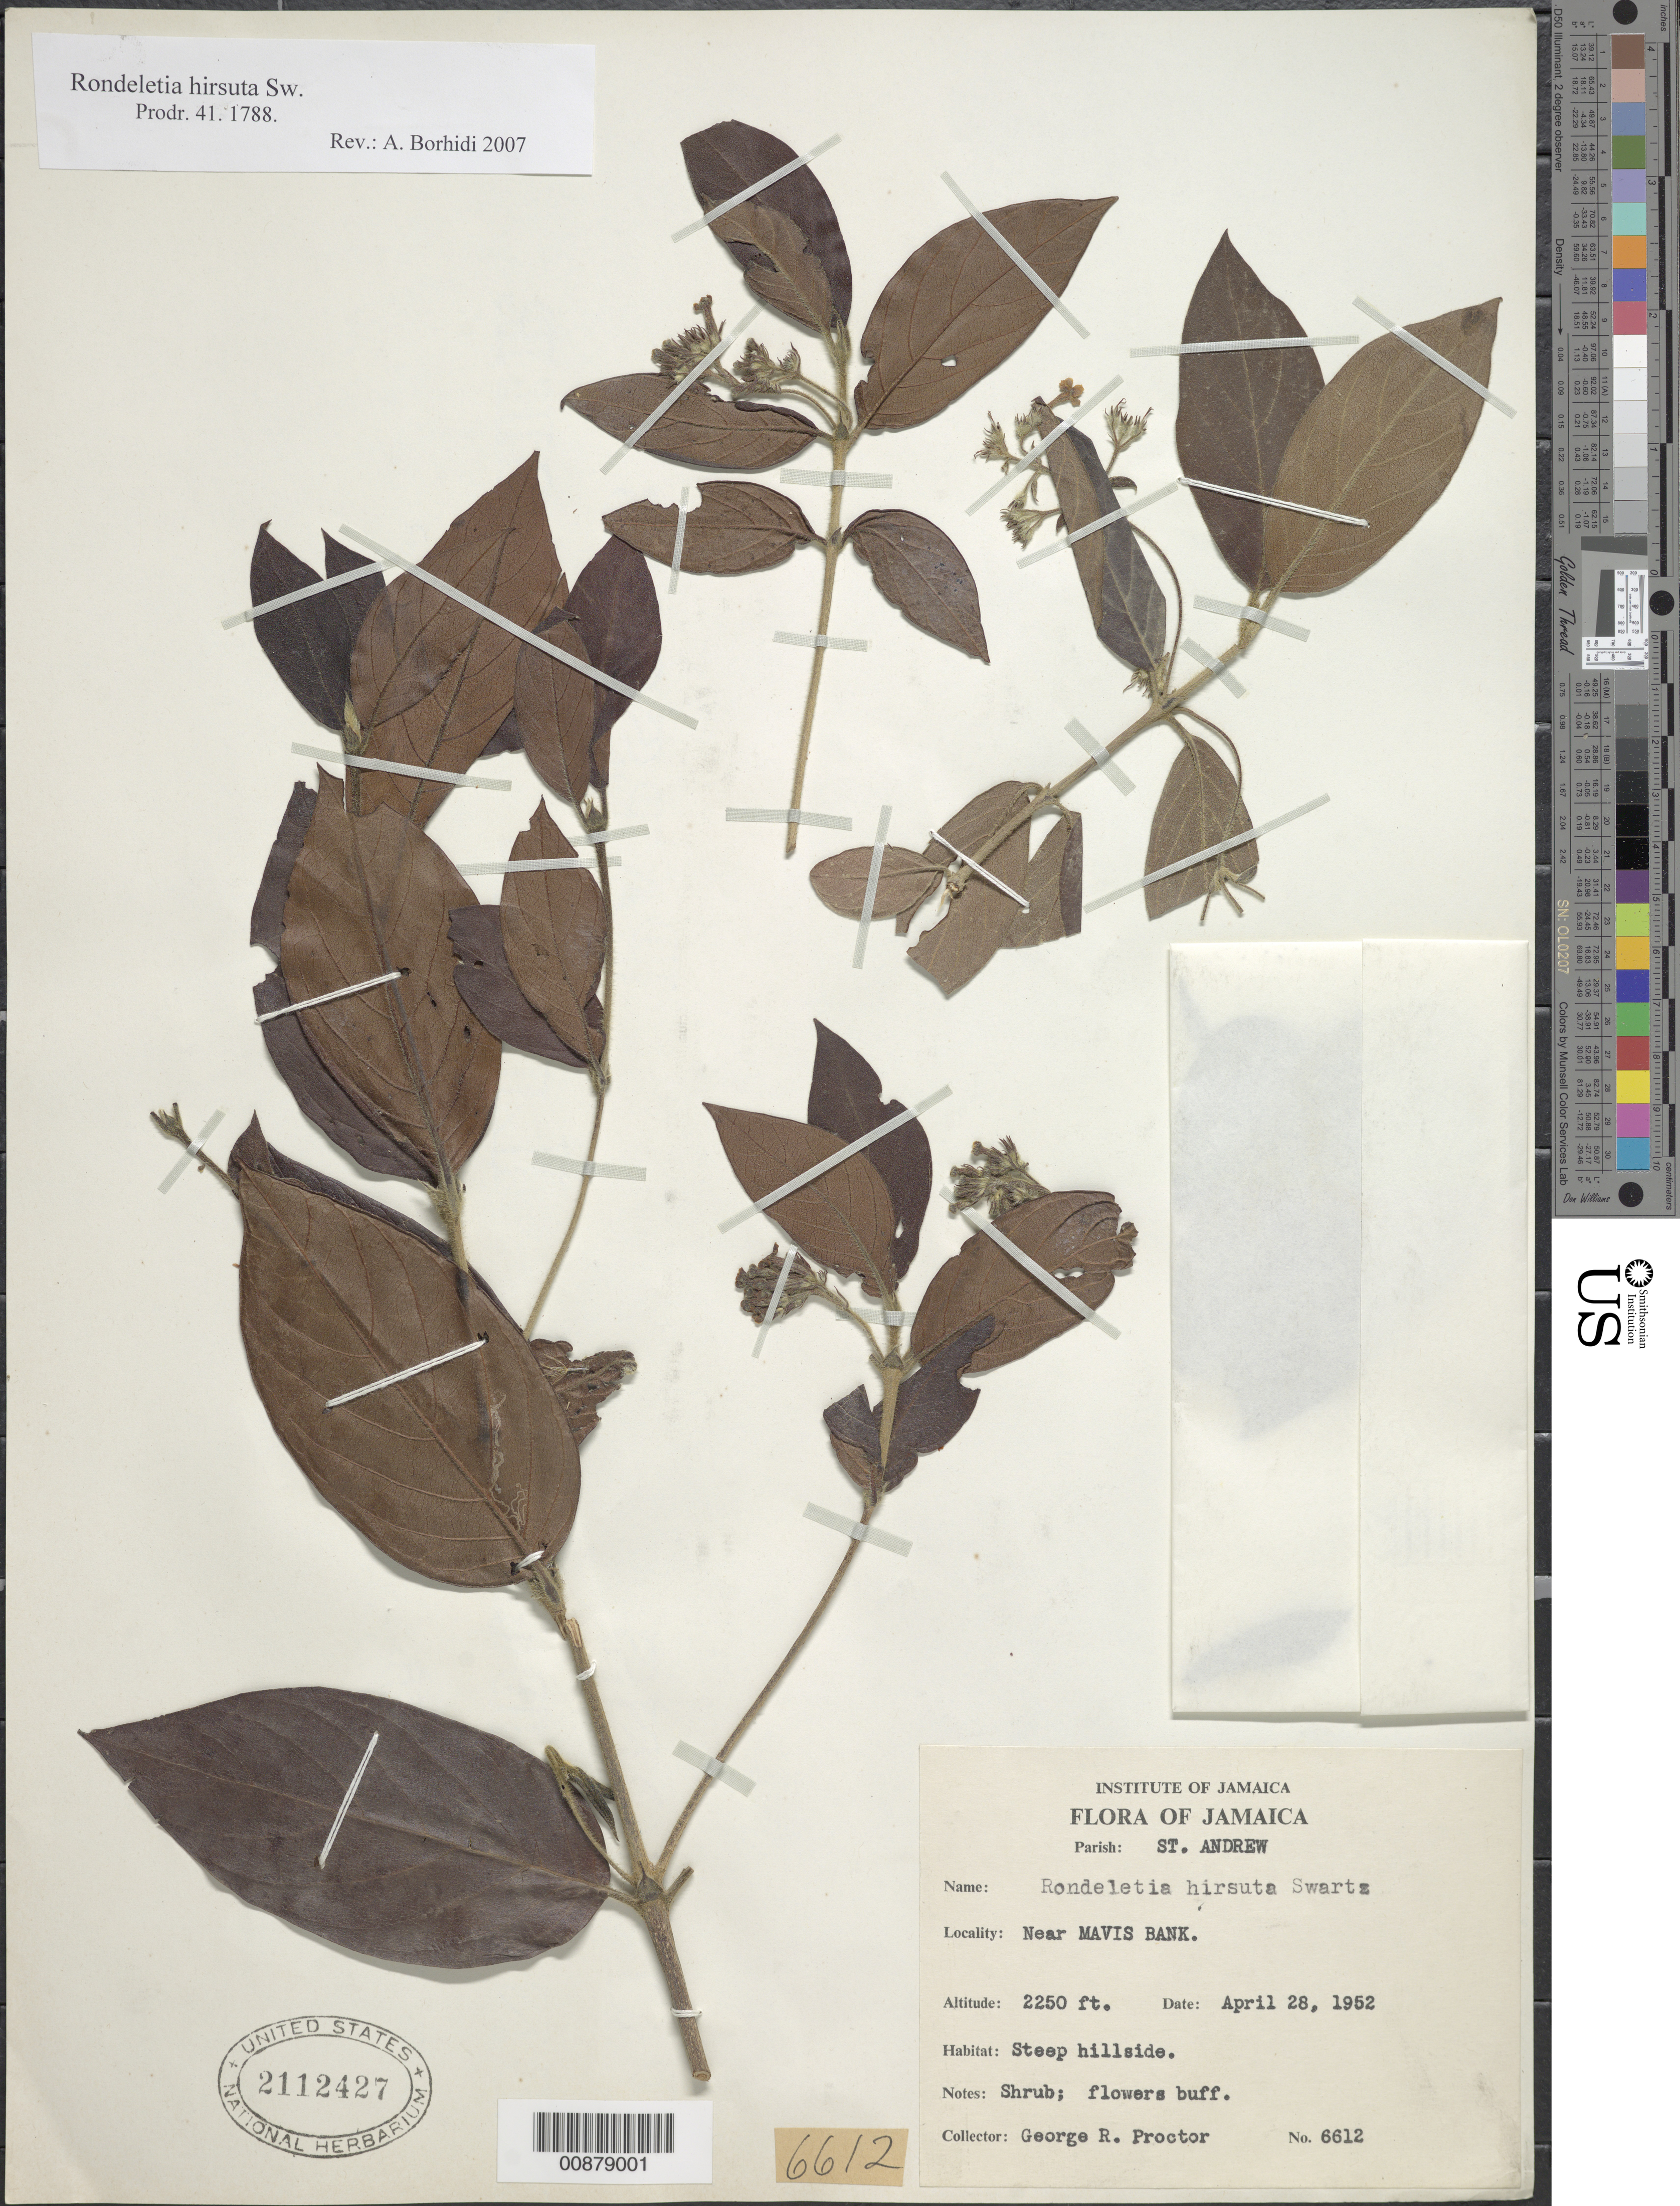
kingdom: Plantae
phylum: Tracheophyta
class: Magnoliopsida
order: Gentianales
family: Rubiaceae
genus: Rondeletia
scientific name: Rondeletia hirsuta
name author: Sw.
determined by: Borhidi, Attila L.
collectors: G. R. Proctor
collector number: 6612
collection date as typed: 28 Apr 1952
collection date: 1952-04-28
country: Jamaica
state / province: Saint Andrew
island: Jamaica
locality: near Mavis Bank.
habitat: Steep hillside.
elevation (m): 686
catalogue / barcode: US 2112427